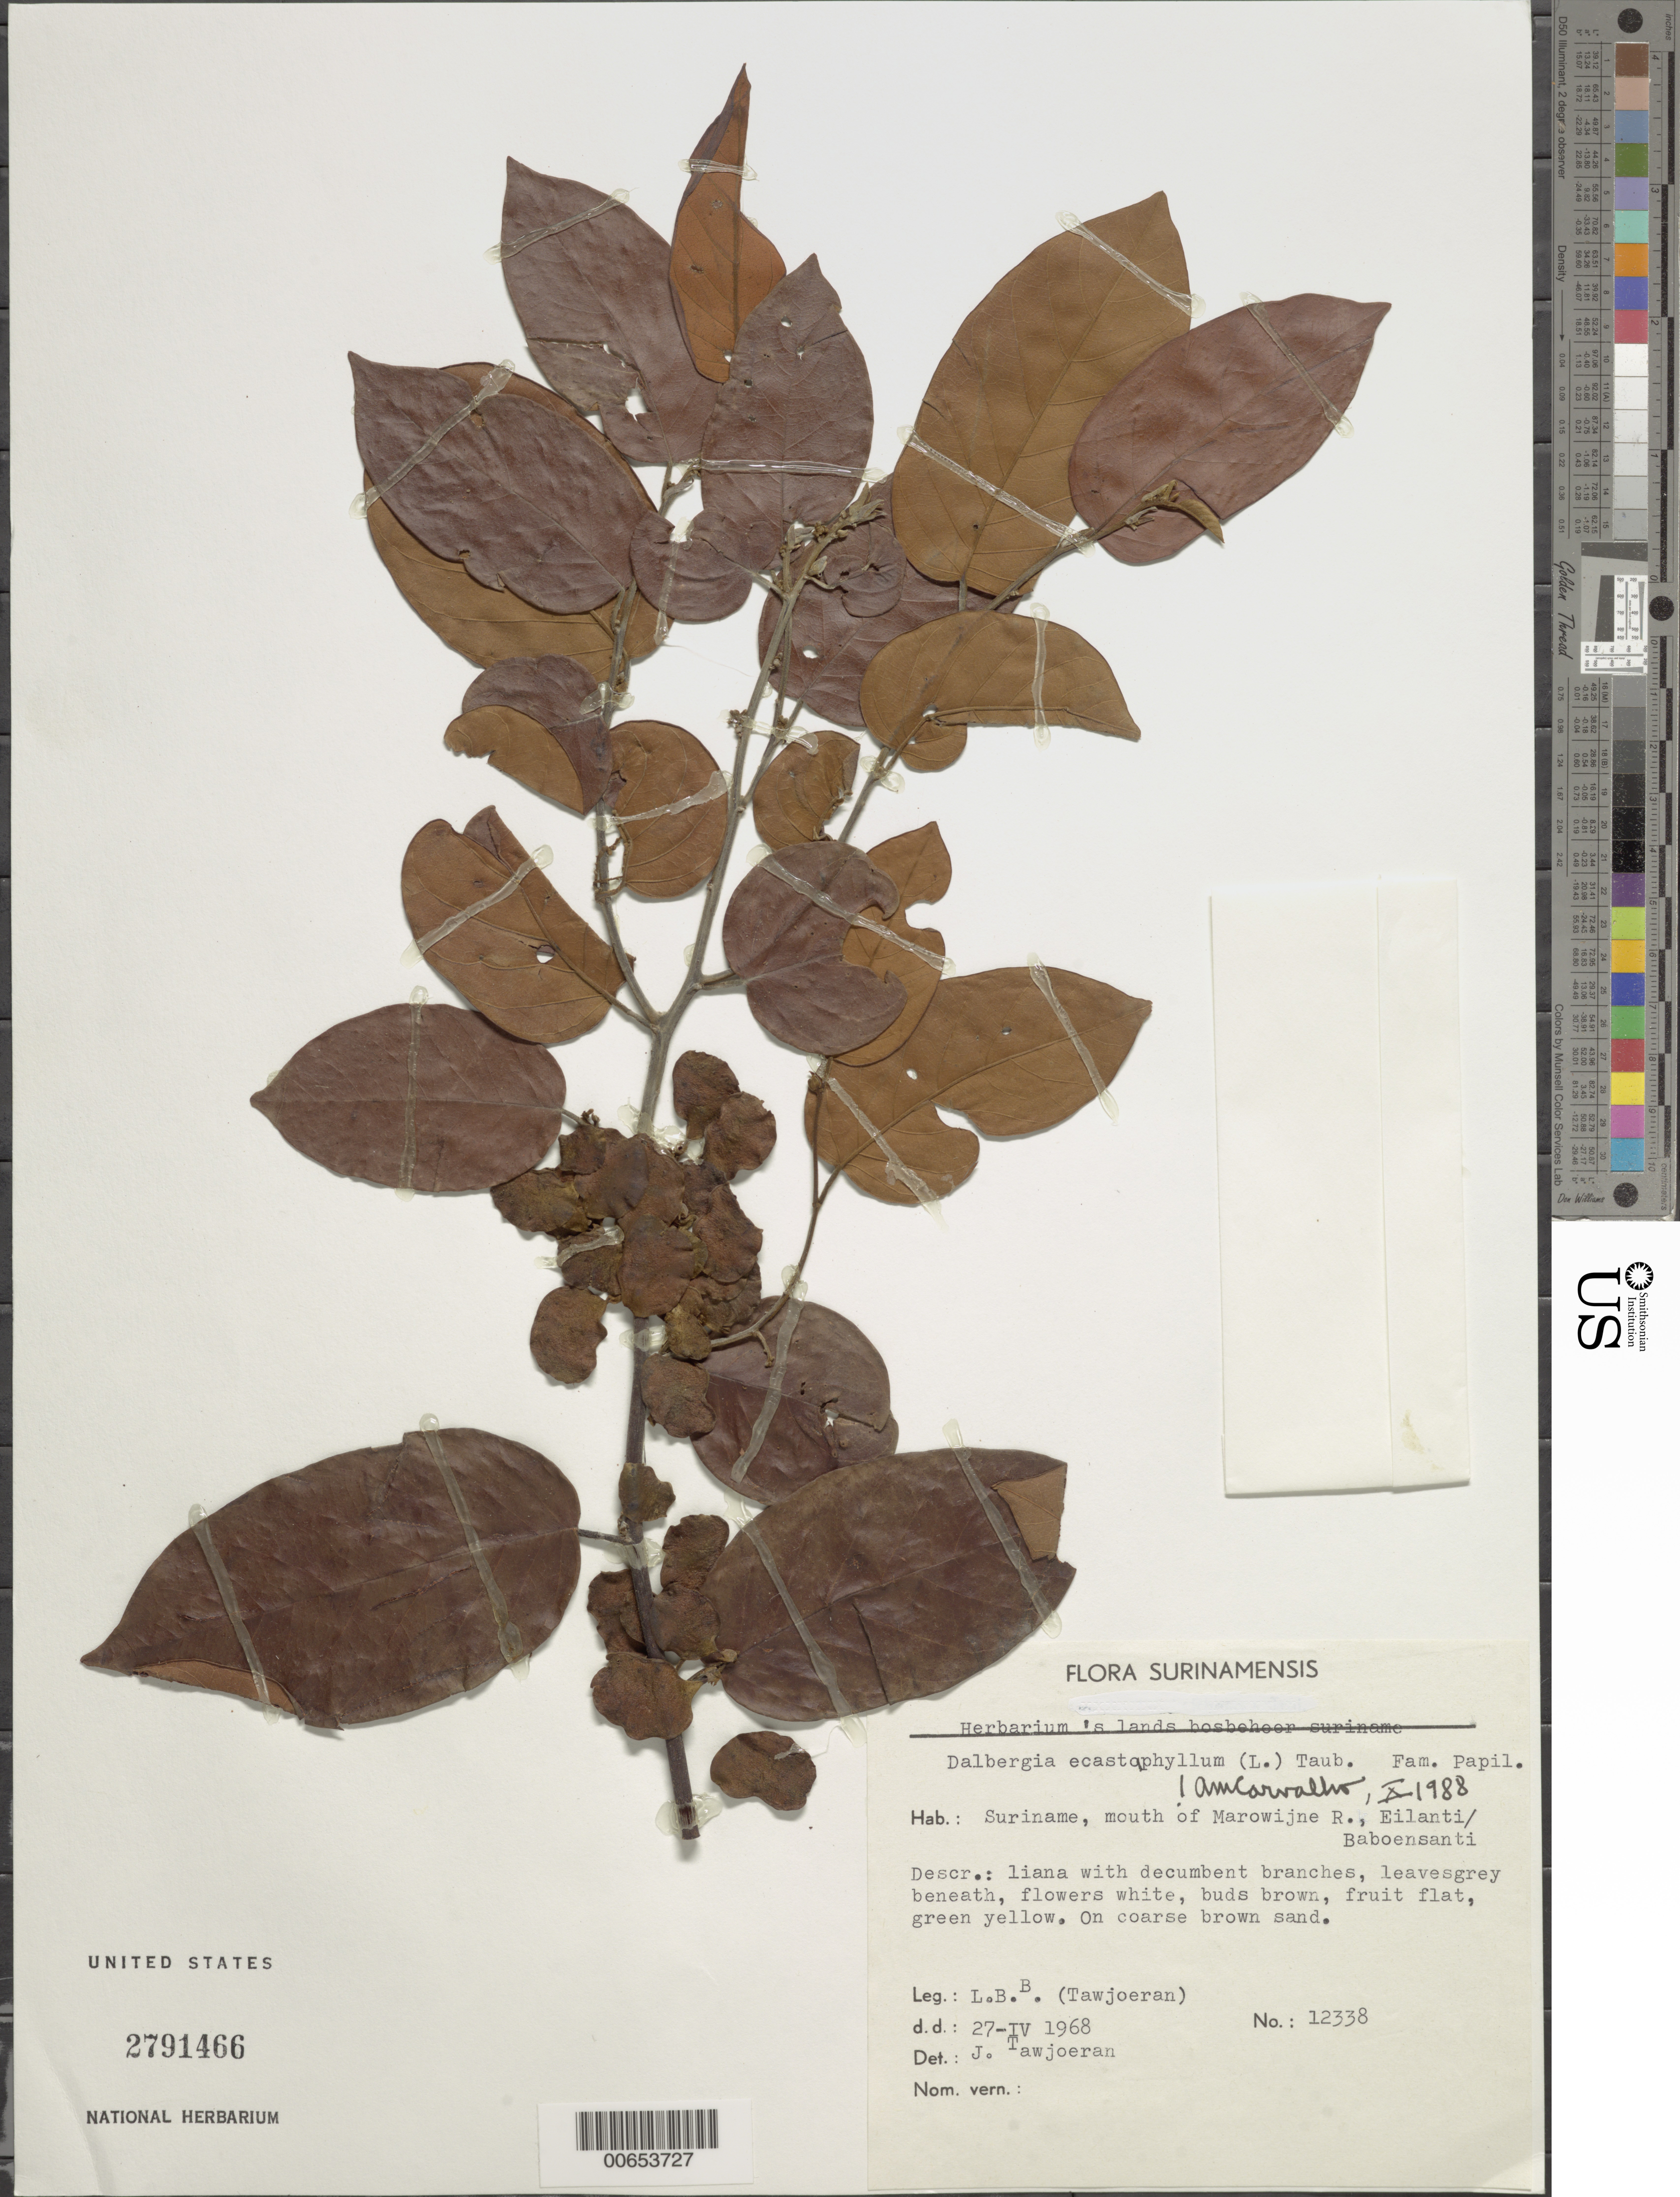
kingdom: Plantae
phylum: Tracheophyta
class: Magnoliopsida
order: Fabales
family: Fabaceae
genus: Dalbergia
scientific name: Dalbergia ecastaphyllum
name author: (L.) Taub.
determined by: Carvalho, A. M. V. de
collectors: J. Tawjoeran & Collector illegible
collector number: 12338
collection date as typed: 27-Apr-68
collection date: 1968-04-27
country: Suriname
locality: Eilanti/Baboensanti, mouth of Marowijne R.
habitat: Coarse brown sand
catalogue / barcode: US 2791466